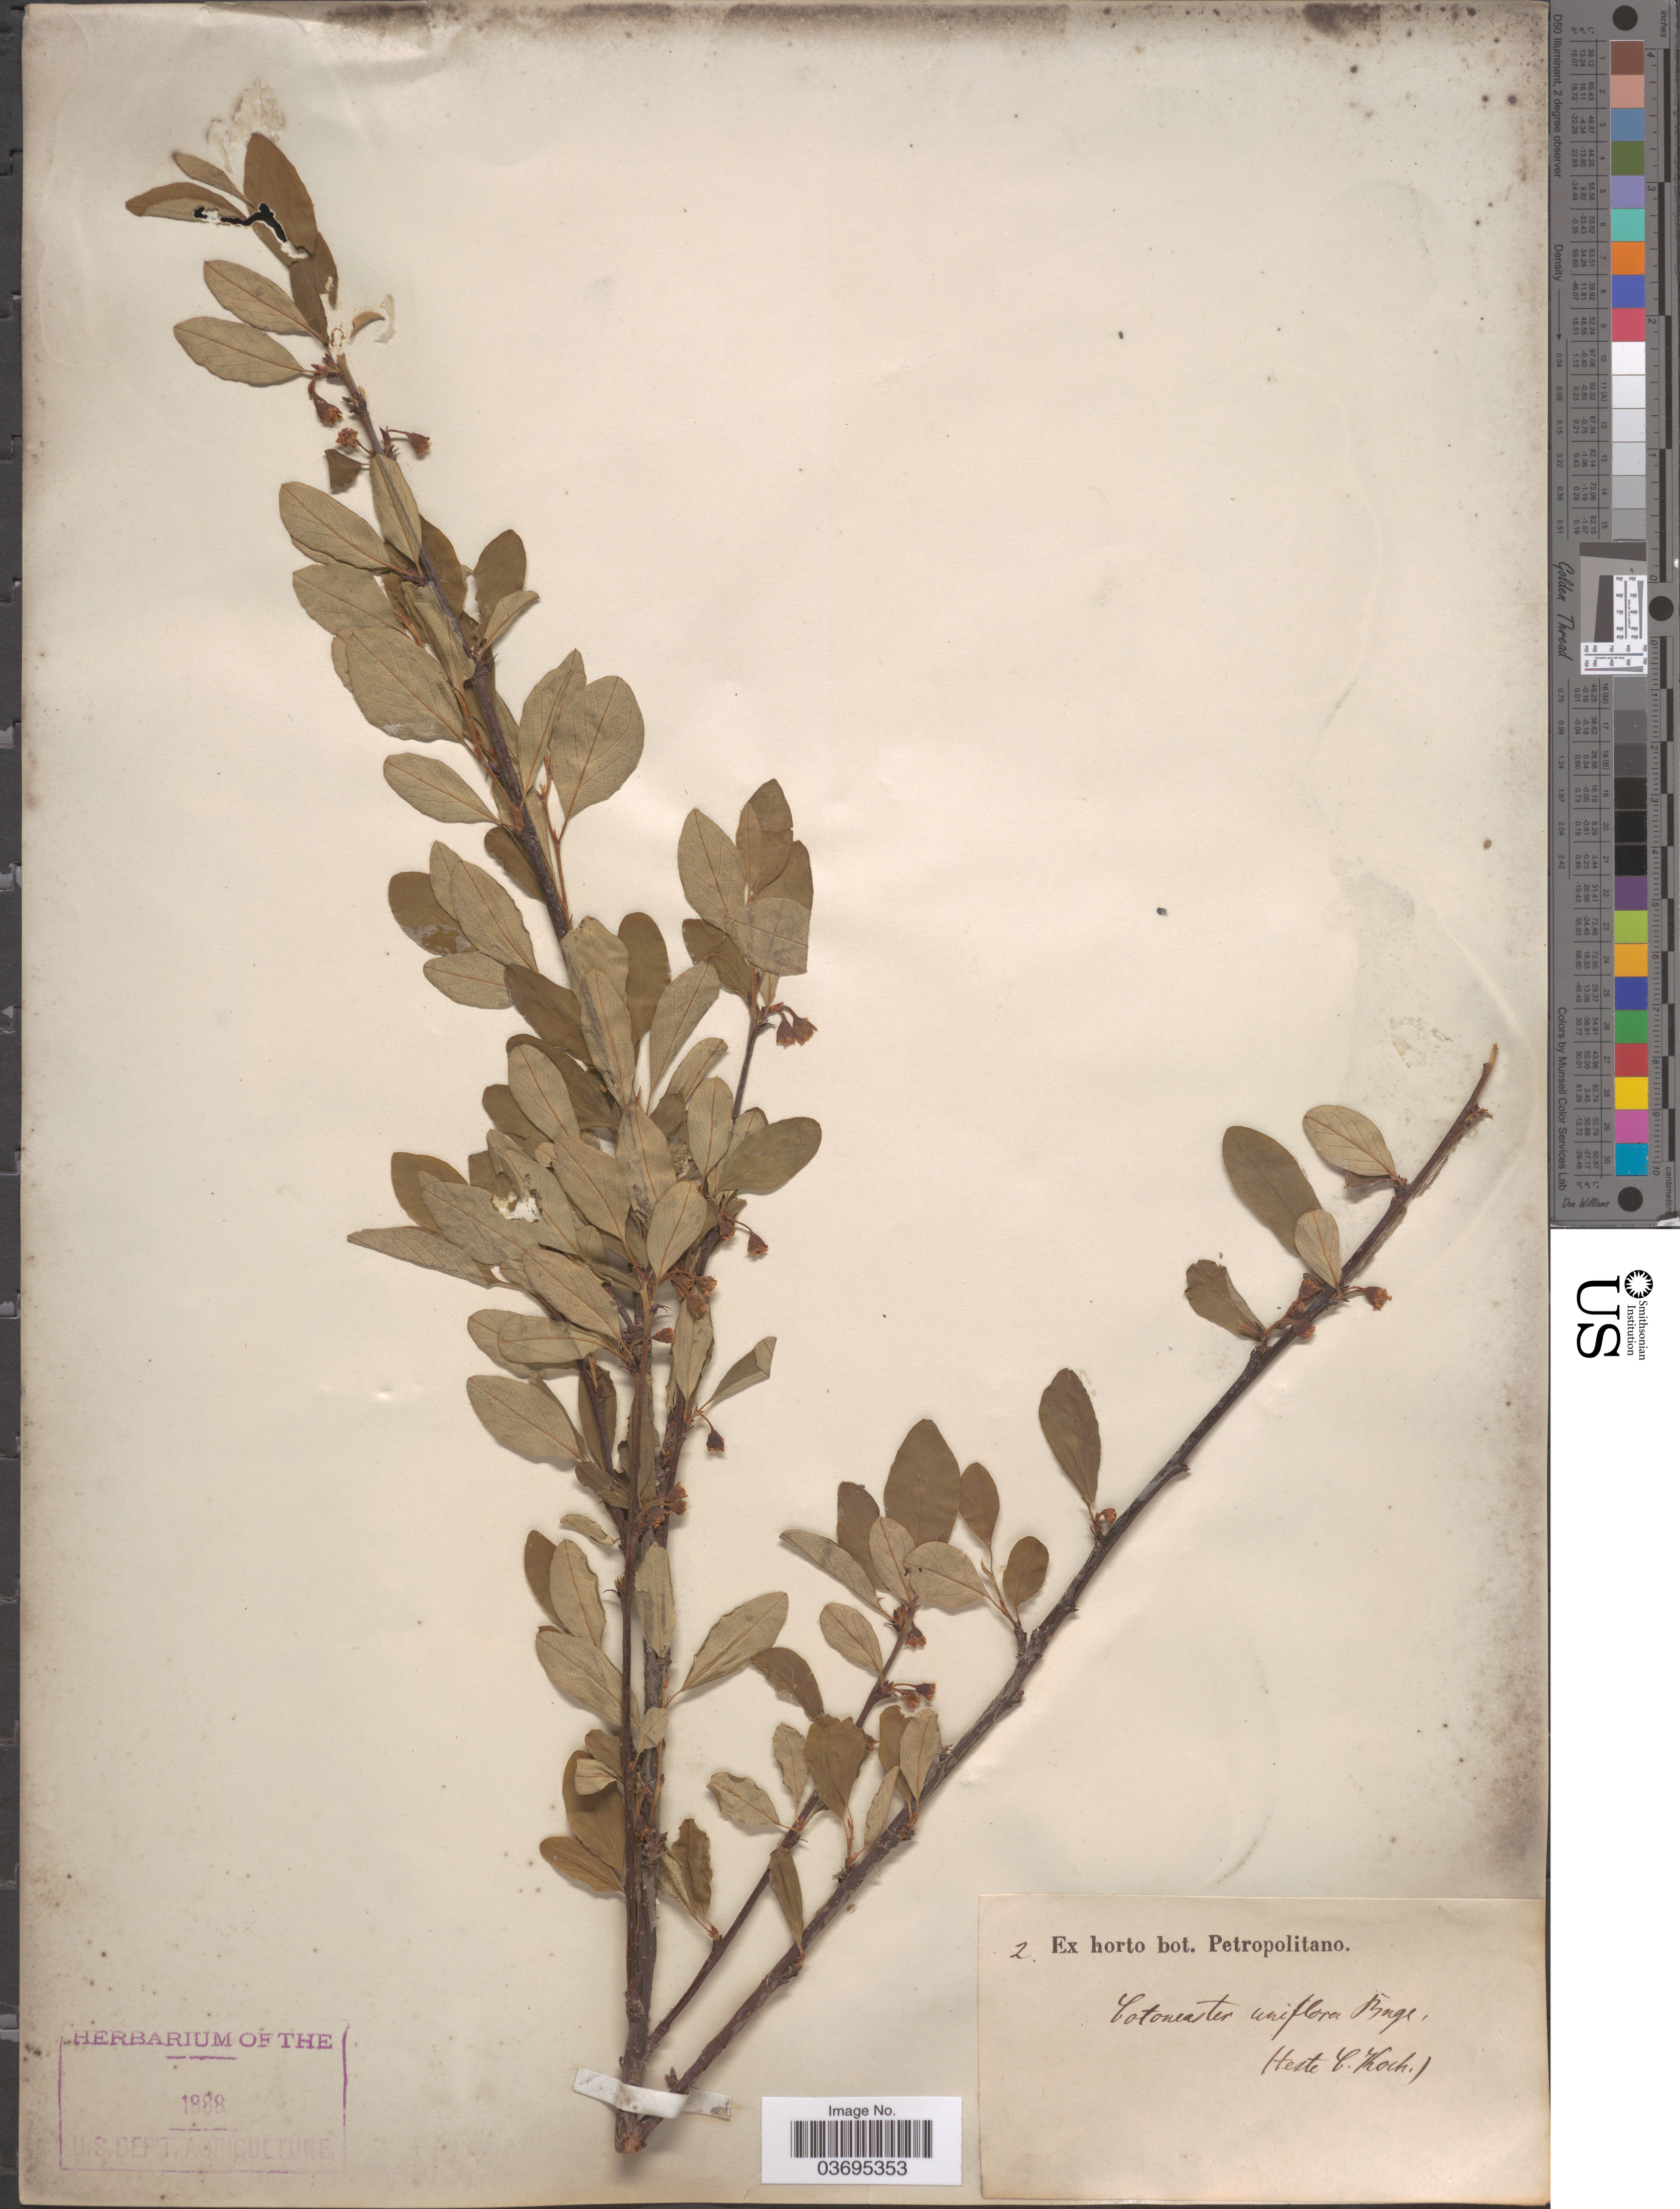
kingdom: Plantae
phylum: Tracheophyta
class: Magnoliopsida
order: Rosales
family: Rosaceae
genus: Cotoneaster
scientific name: Cotoneaster uniflora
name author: Bunge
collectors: ex Horto Bot. Petropolitano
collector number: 2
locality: Heste C. Koch. [interpreted]